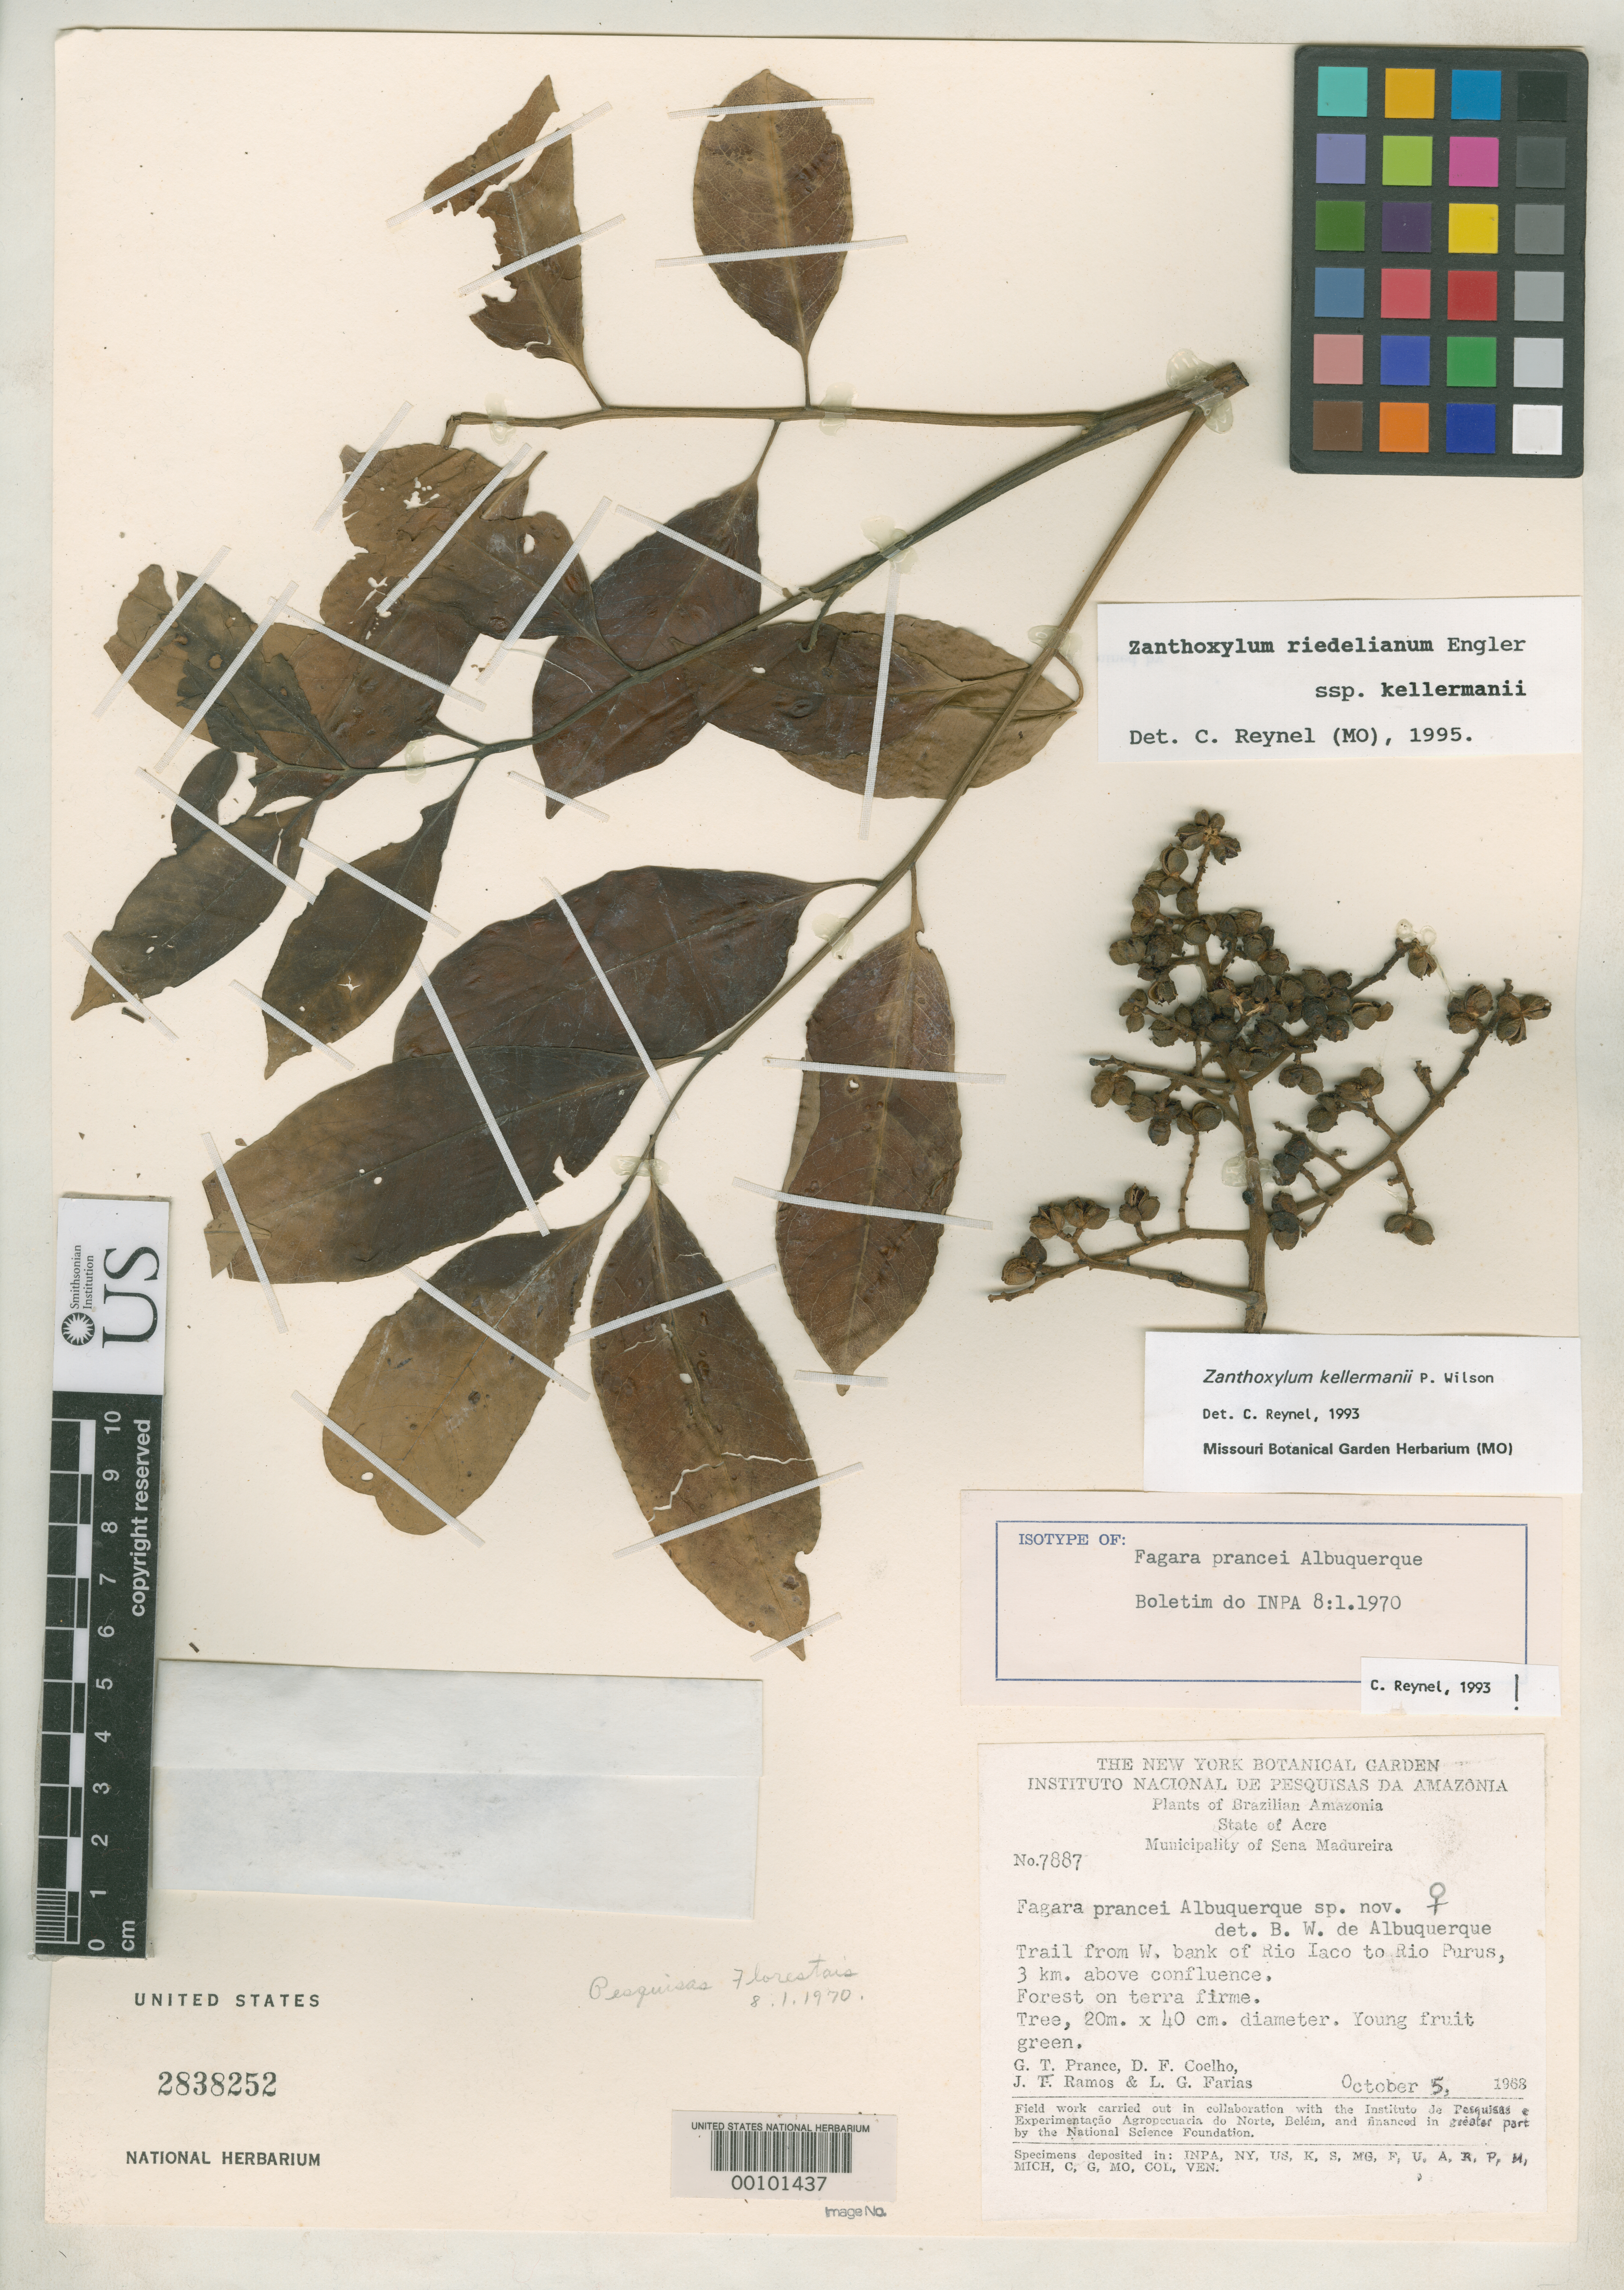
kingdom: Plantae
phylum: Tracheophyta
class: Magnoliopsida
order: Sapindales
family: Rutaceae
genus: Fagara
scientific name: Fagara prancei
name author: Albuq.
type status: Isotype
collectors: G. T. Prance, D. F. Coêlho, T. Ramos & L. G. Farias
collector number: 7887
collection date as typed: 05 Oct 1968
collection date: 1968-10-05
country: Brazil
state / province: Acre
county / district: Sena Madureira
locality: Trail from W bank of Rio Laco to Rio Purus, 3 km above confluence.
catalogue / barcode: US 2838252